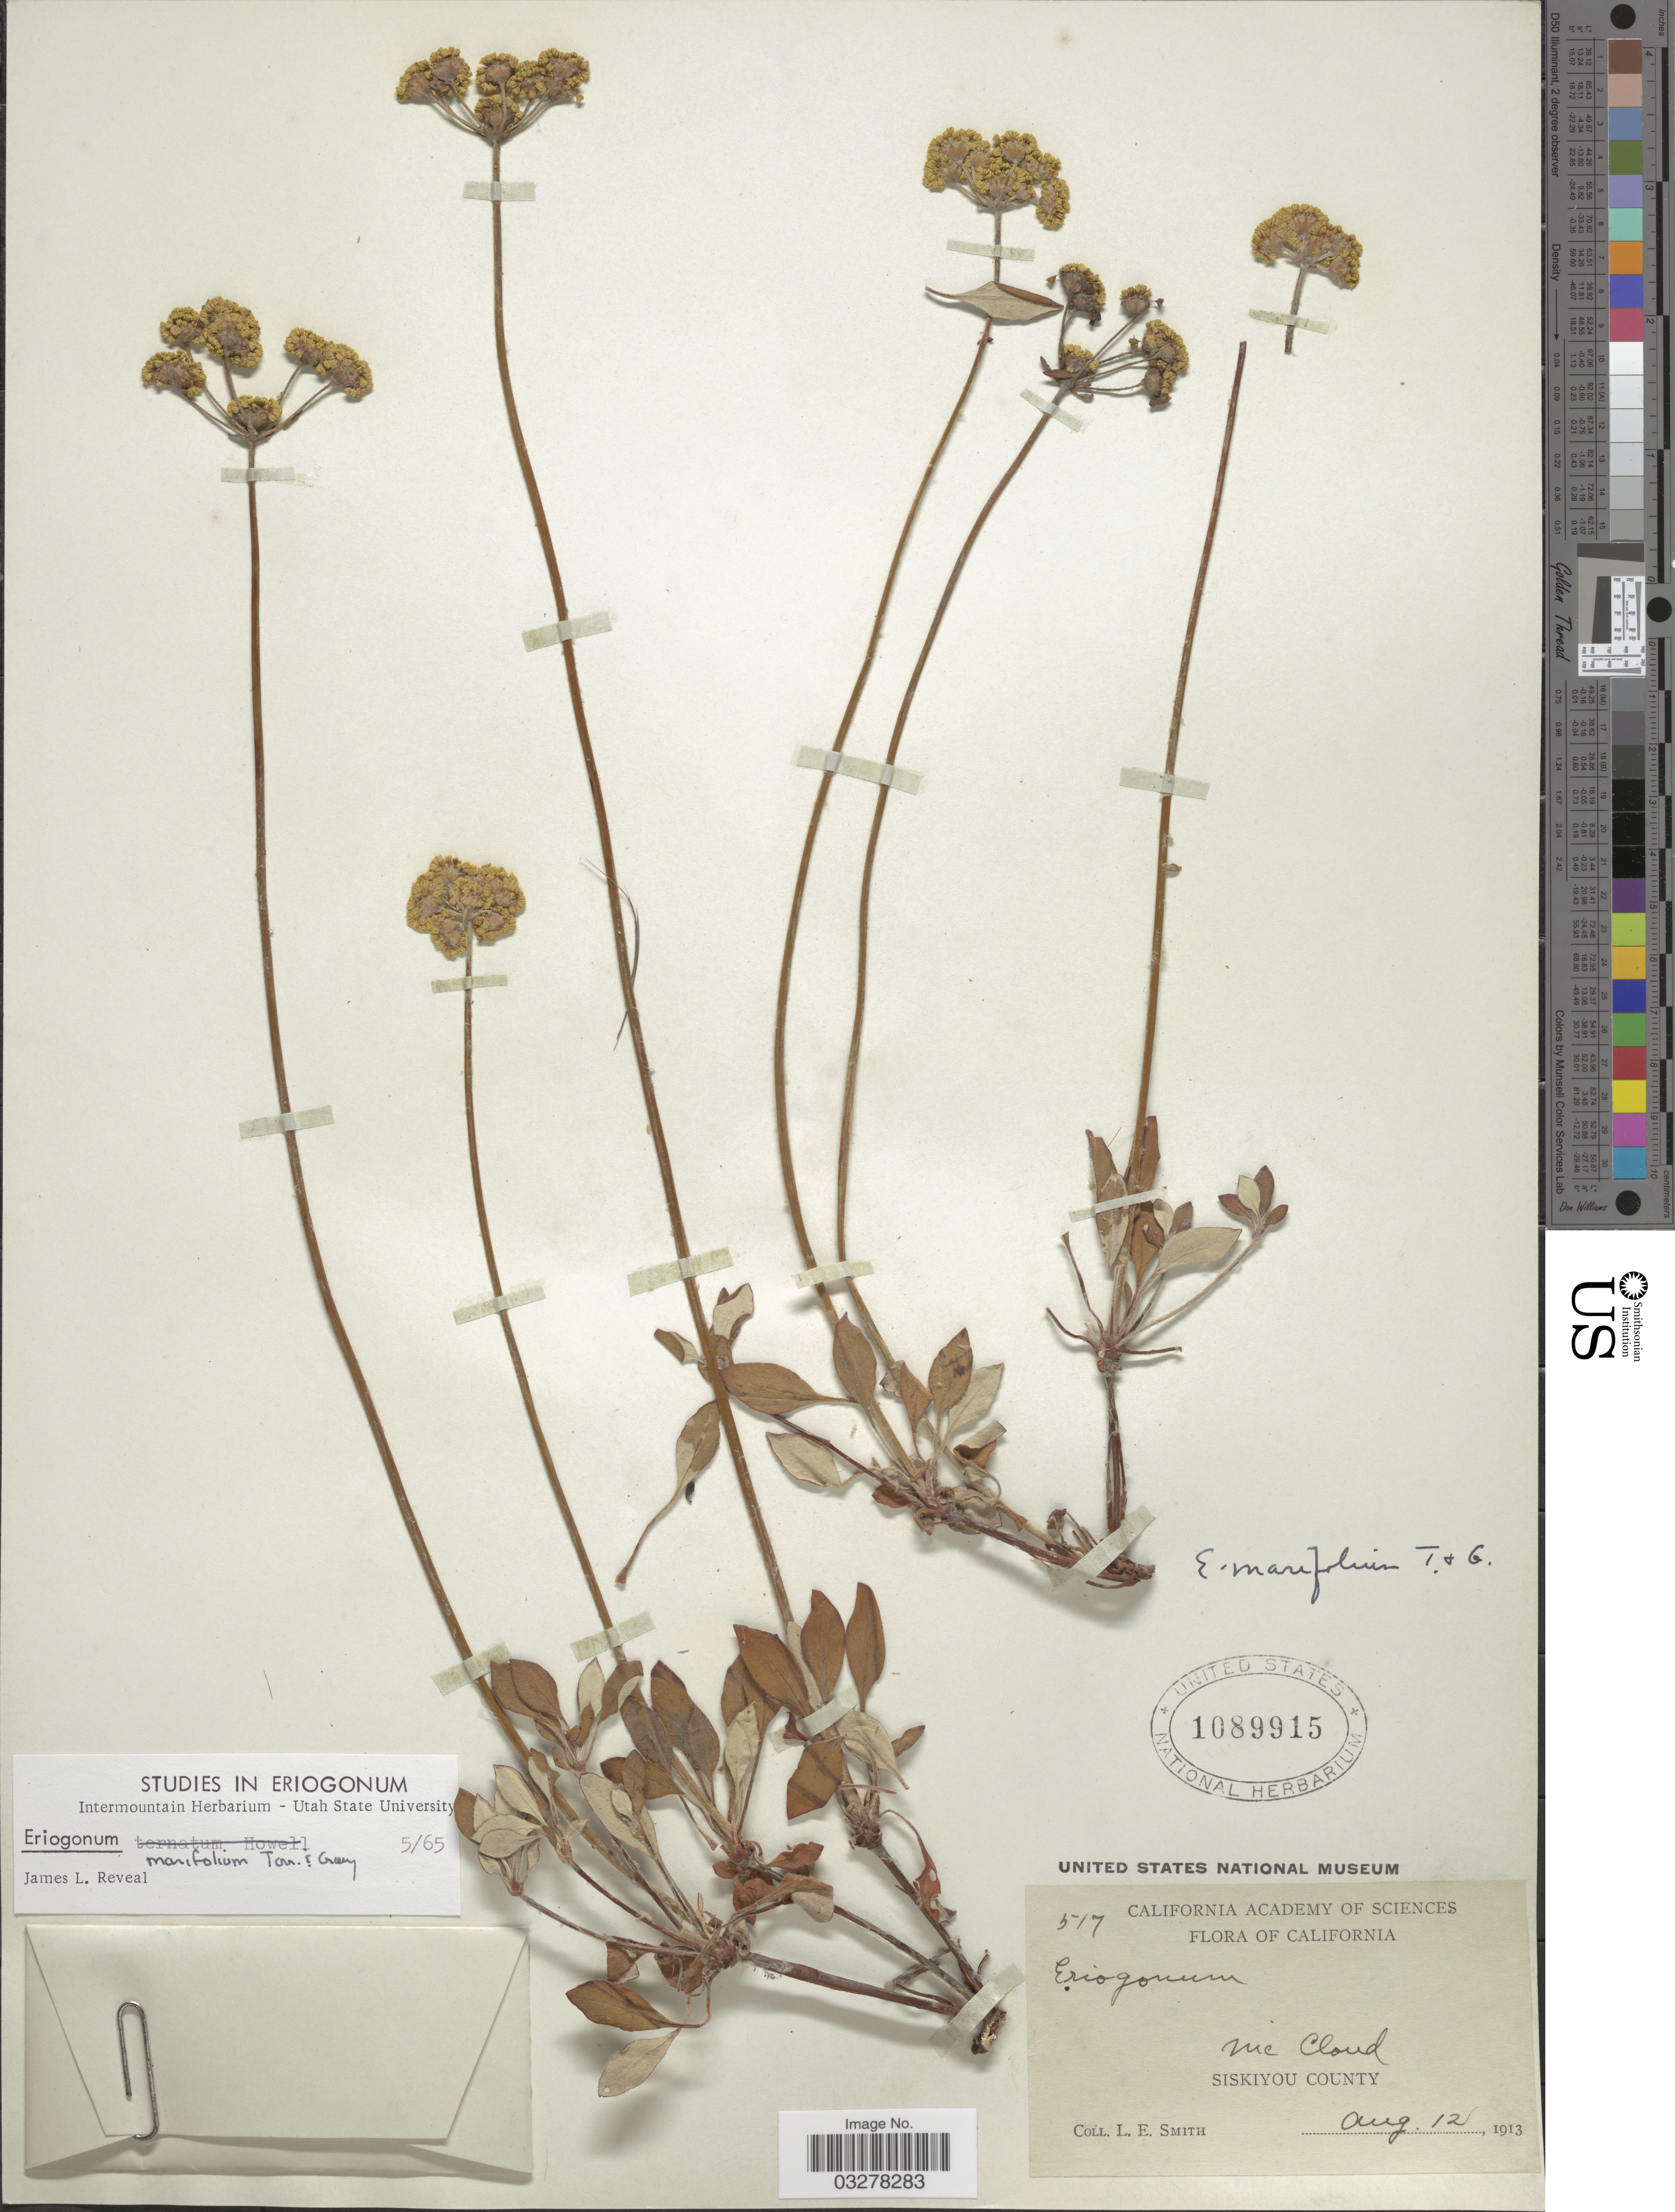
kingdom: Plantae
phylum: Tracheophyta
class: Magnoliopsida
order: Caryophyllales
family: Polygonaceae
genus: Eriogonum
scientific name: Eriogonum marifolium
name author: Torr. & A. Gray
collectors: L. E. Smith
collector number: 517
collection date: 1913-08-12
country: United States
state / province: California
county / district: Siskiyou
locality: Mc Cloud. Siskiyou County.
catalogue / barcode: US 1089915